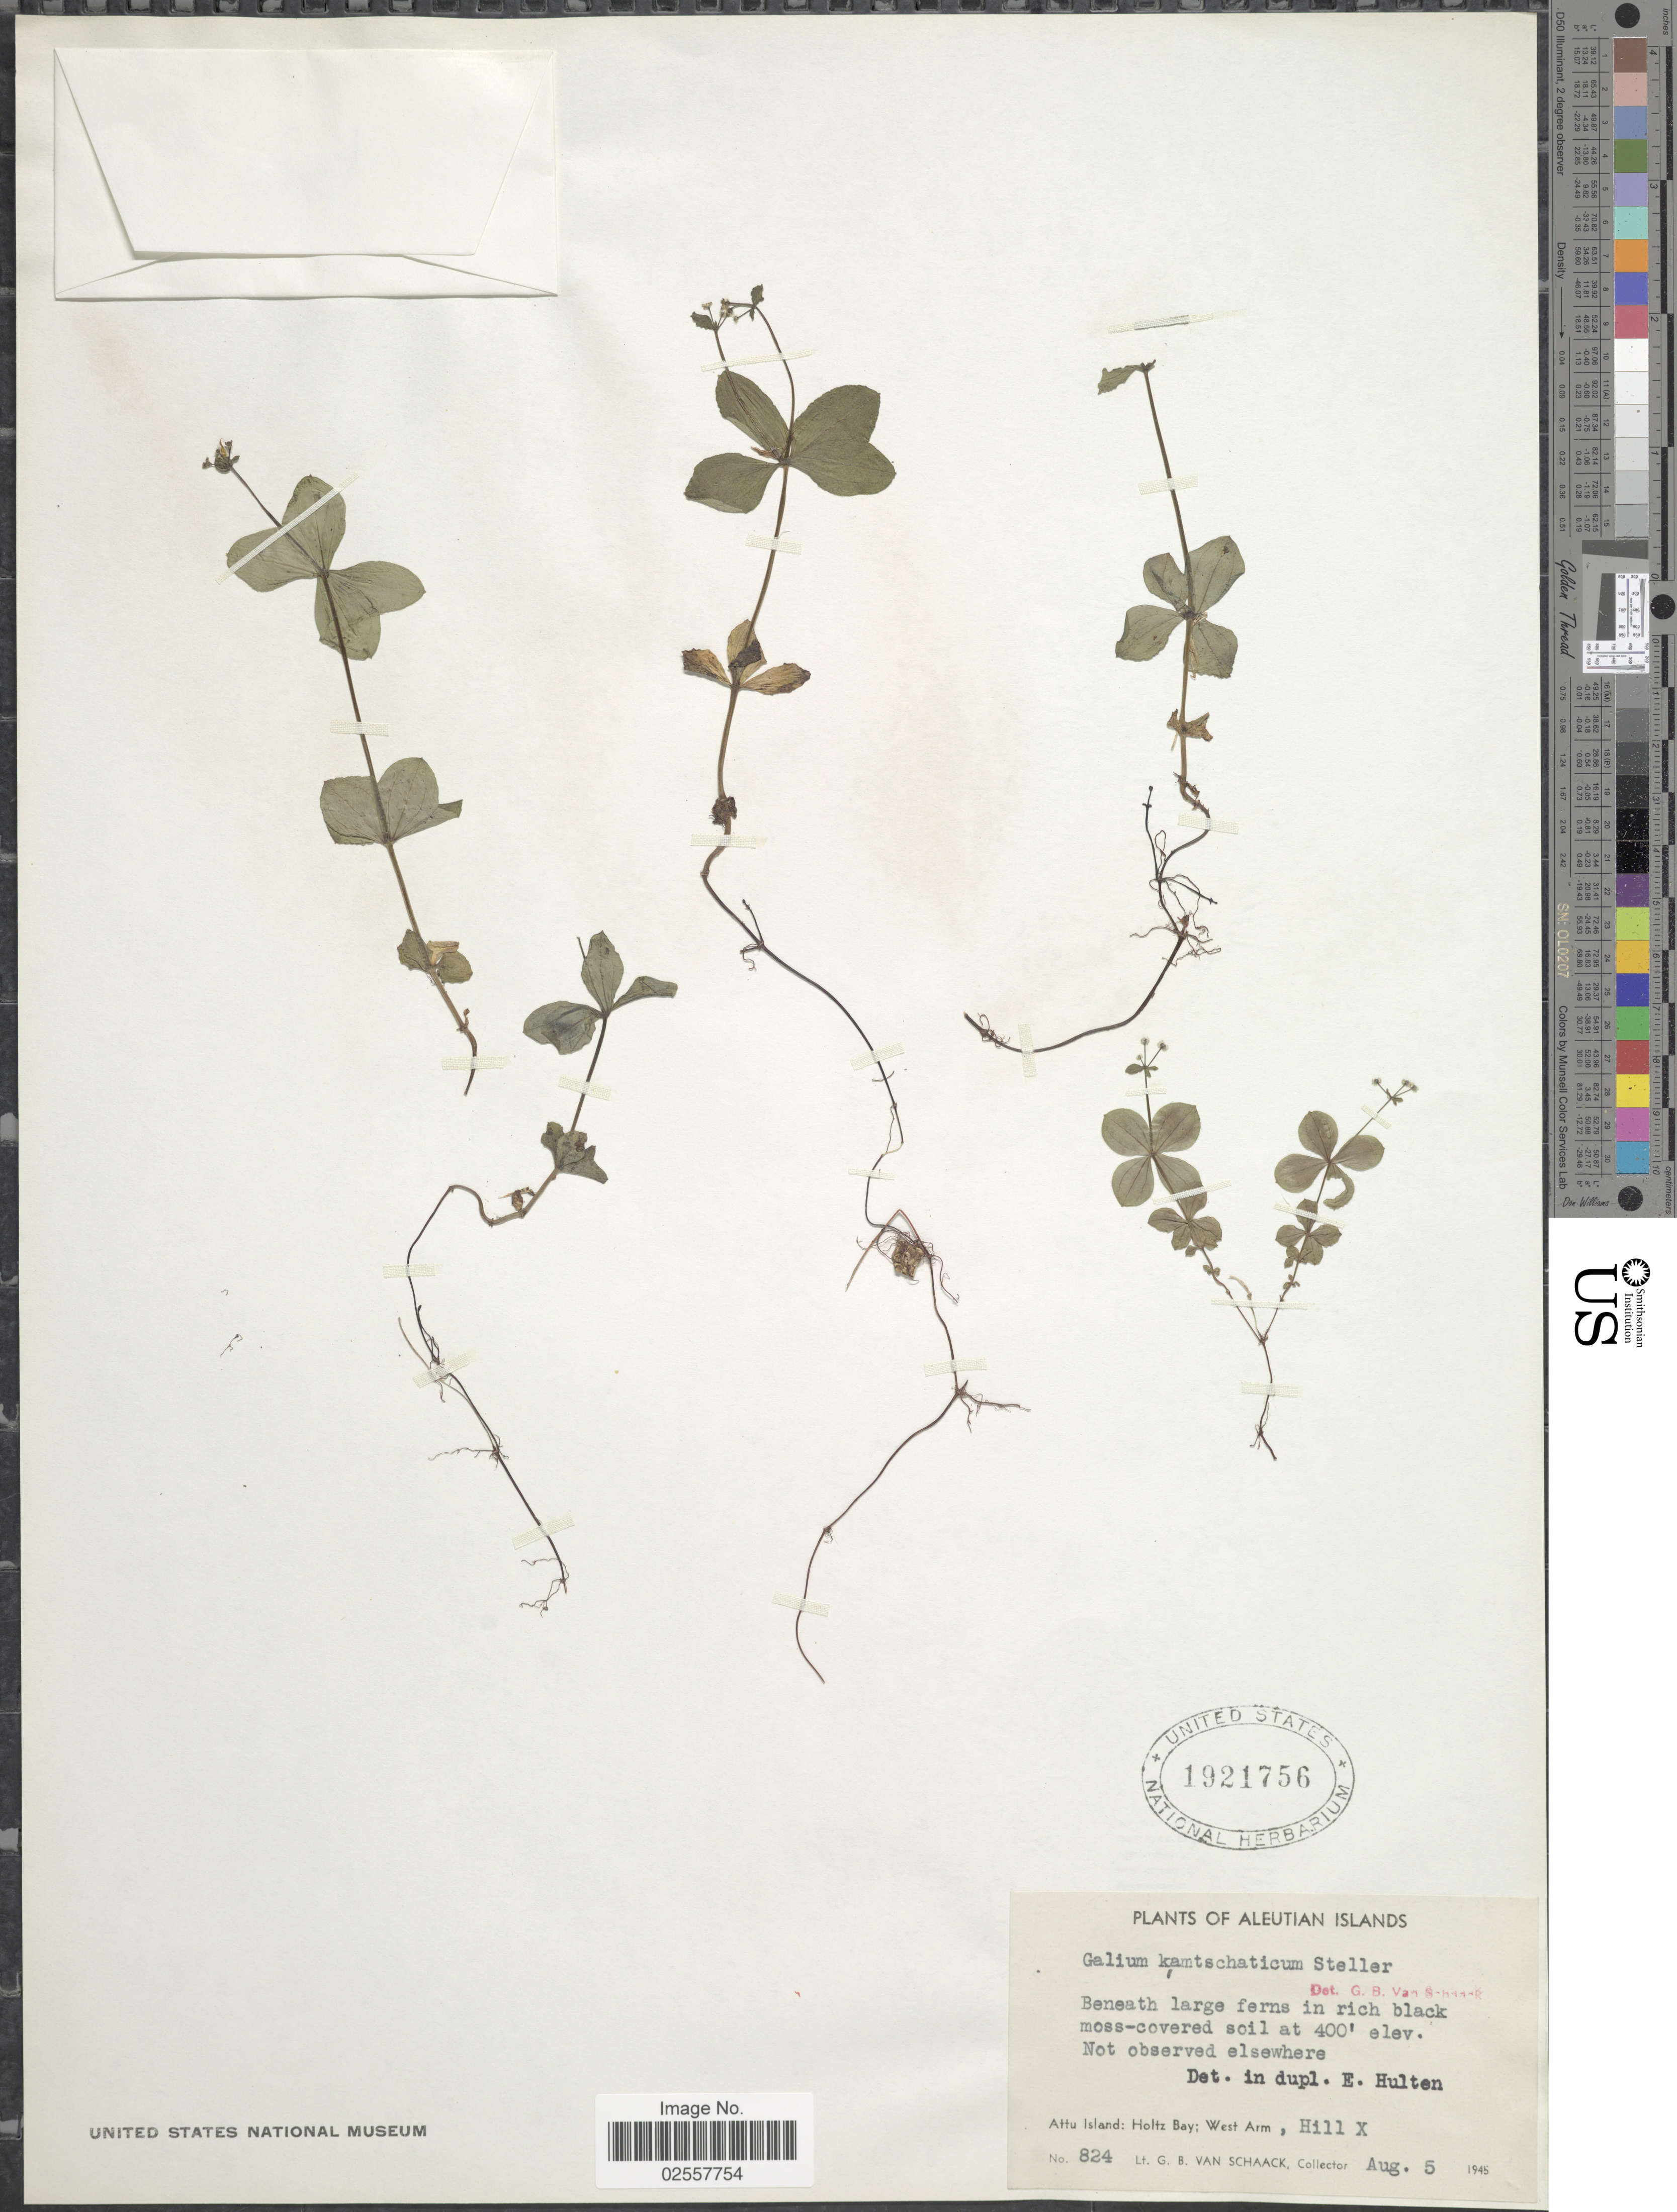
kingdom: Plantae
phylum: Tracheophyta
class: Magnoliopsida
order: Gentianales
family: Rubiaceae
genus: Galium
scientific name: Galium kamtschaticum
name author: Steller ex Schult. & Schult. f.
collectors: G. Van Schaack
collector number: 824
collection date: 1945-08-05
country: United States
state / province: Alaska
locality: Aleutian Islands. Attu Island: Holtz Bay; West Arm, Hill X.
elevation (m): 122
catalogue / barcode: US 1921756